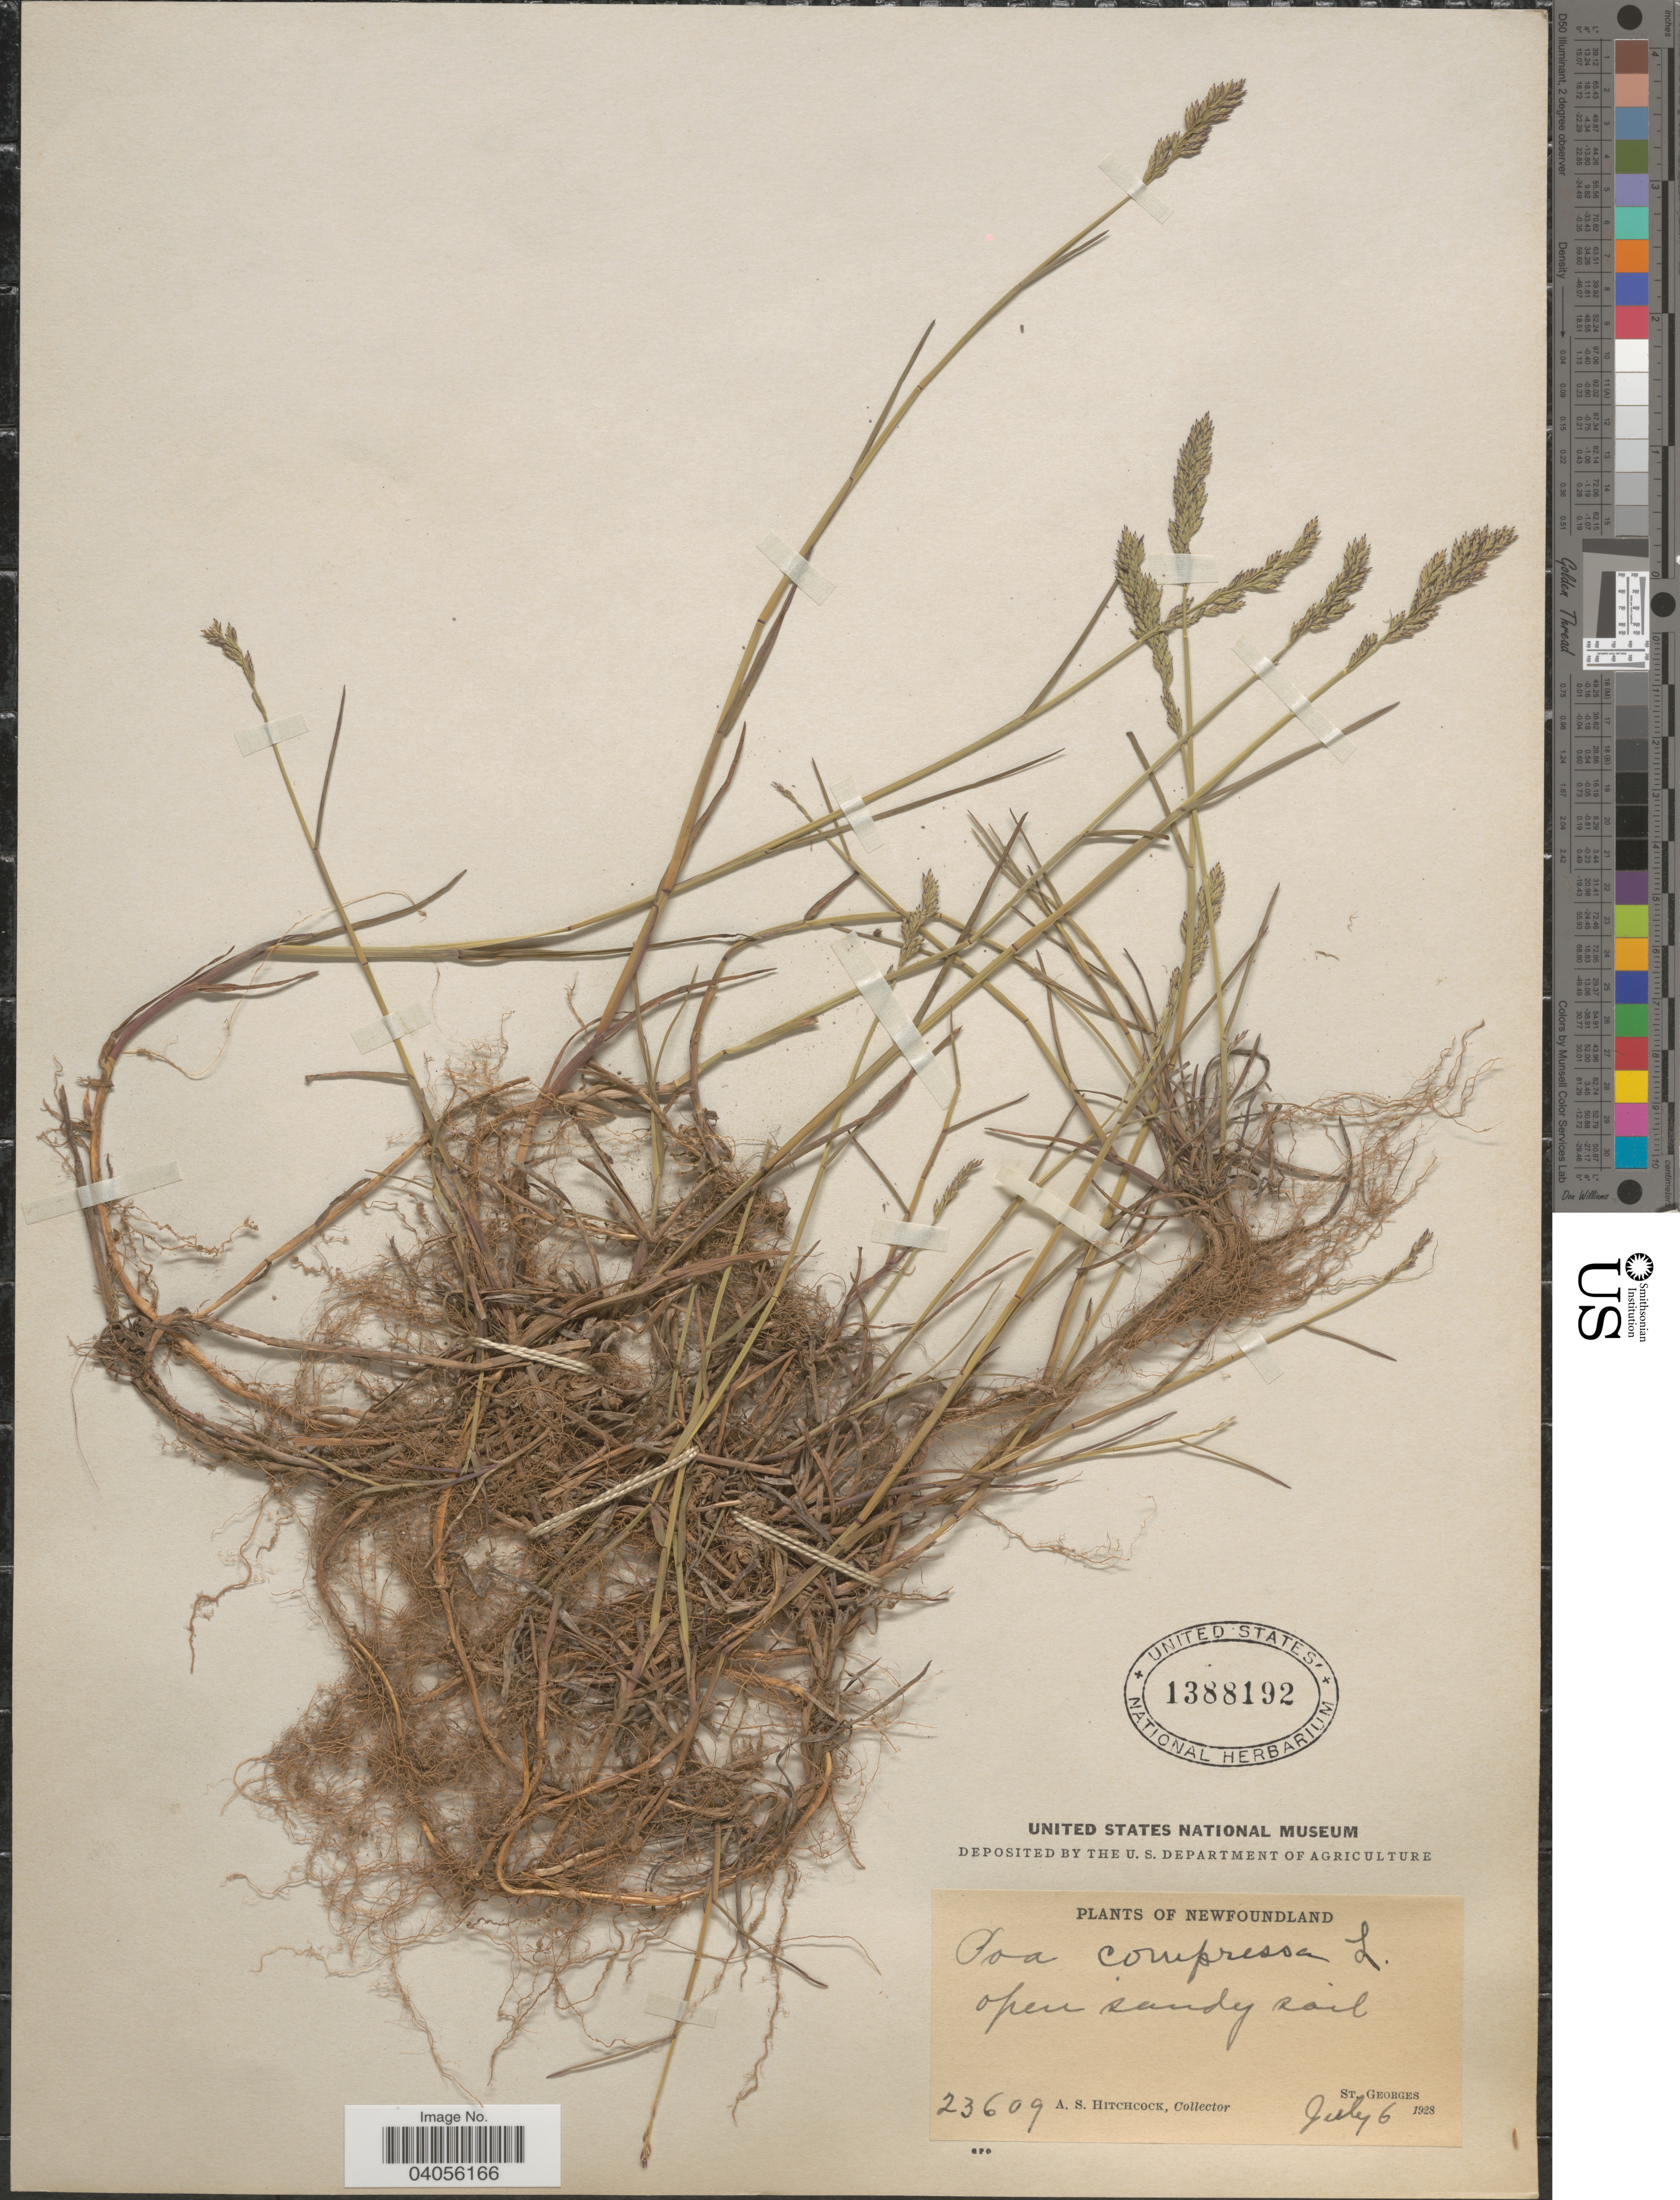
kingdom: Plantae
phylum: Tracheophyta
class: Liliopsida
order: Poales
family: Poaceae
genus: Poa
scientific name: Poa compressa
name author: L.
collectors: A. S. Hitchcock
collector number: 23609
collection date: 1928-07-06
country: Canada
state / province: Newfoundland and Labrador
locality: Open sandy soil. St. Georges.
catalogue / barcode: US 1388192